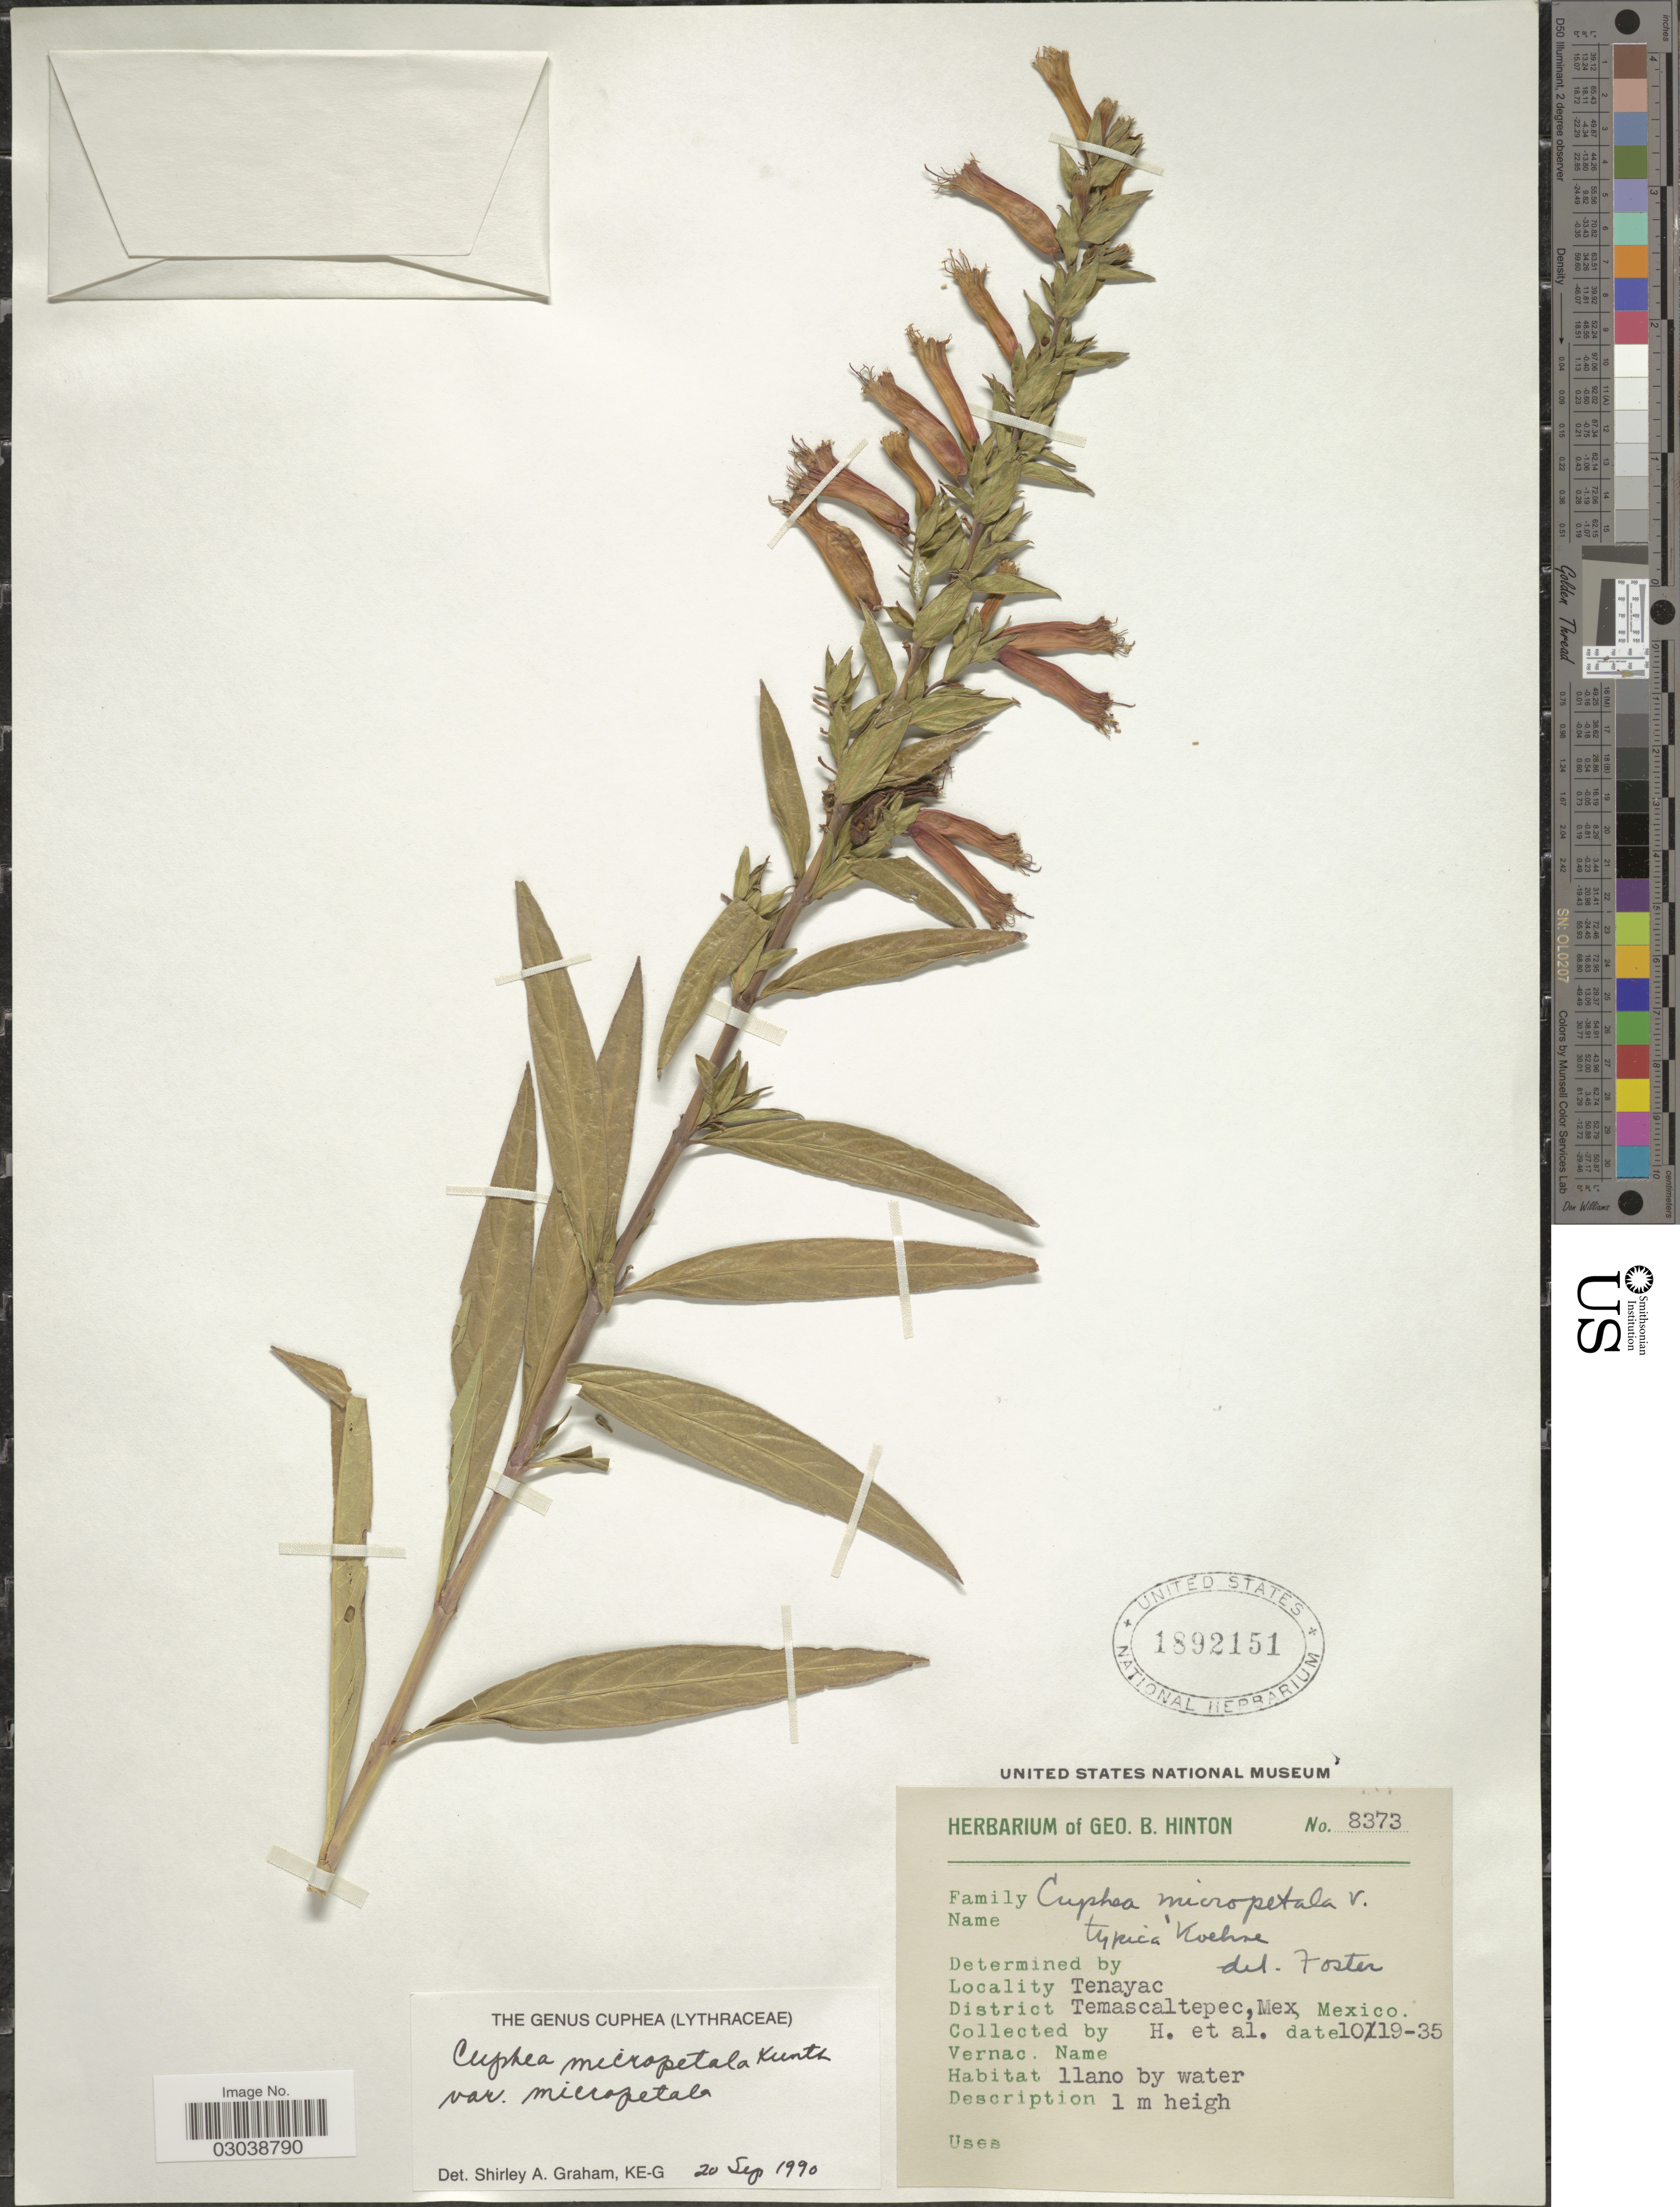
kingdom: Plantae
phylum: Tracheophyta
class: Magnoliopsida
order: Myrtales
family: Lythraceae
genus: Cuphea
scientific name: Cuphea micropetala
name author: Kunth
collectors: G. B. Hinton & et al.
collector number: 8373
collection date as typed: Transcribed d/m/y: 19/10/35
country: Mexico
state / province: México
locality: Tenayac, District Temascaltepec.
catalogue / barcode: US 1892151